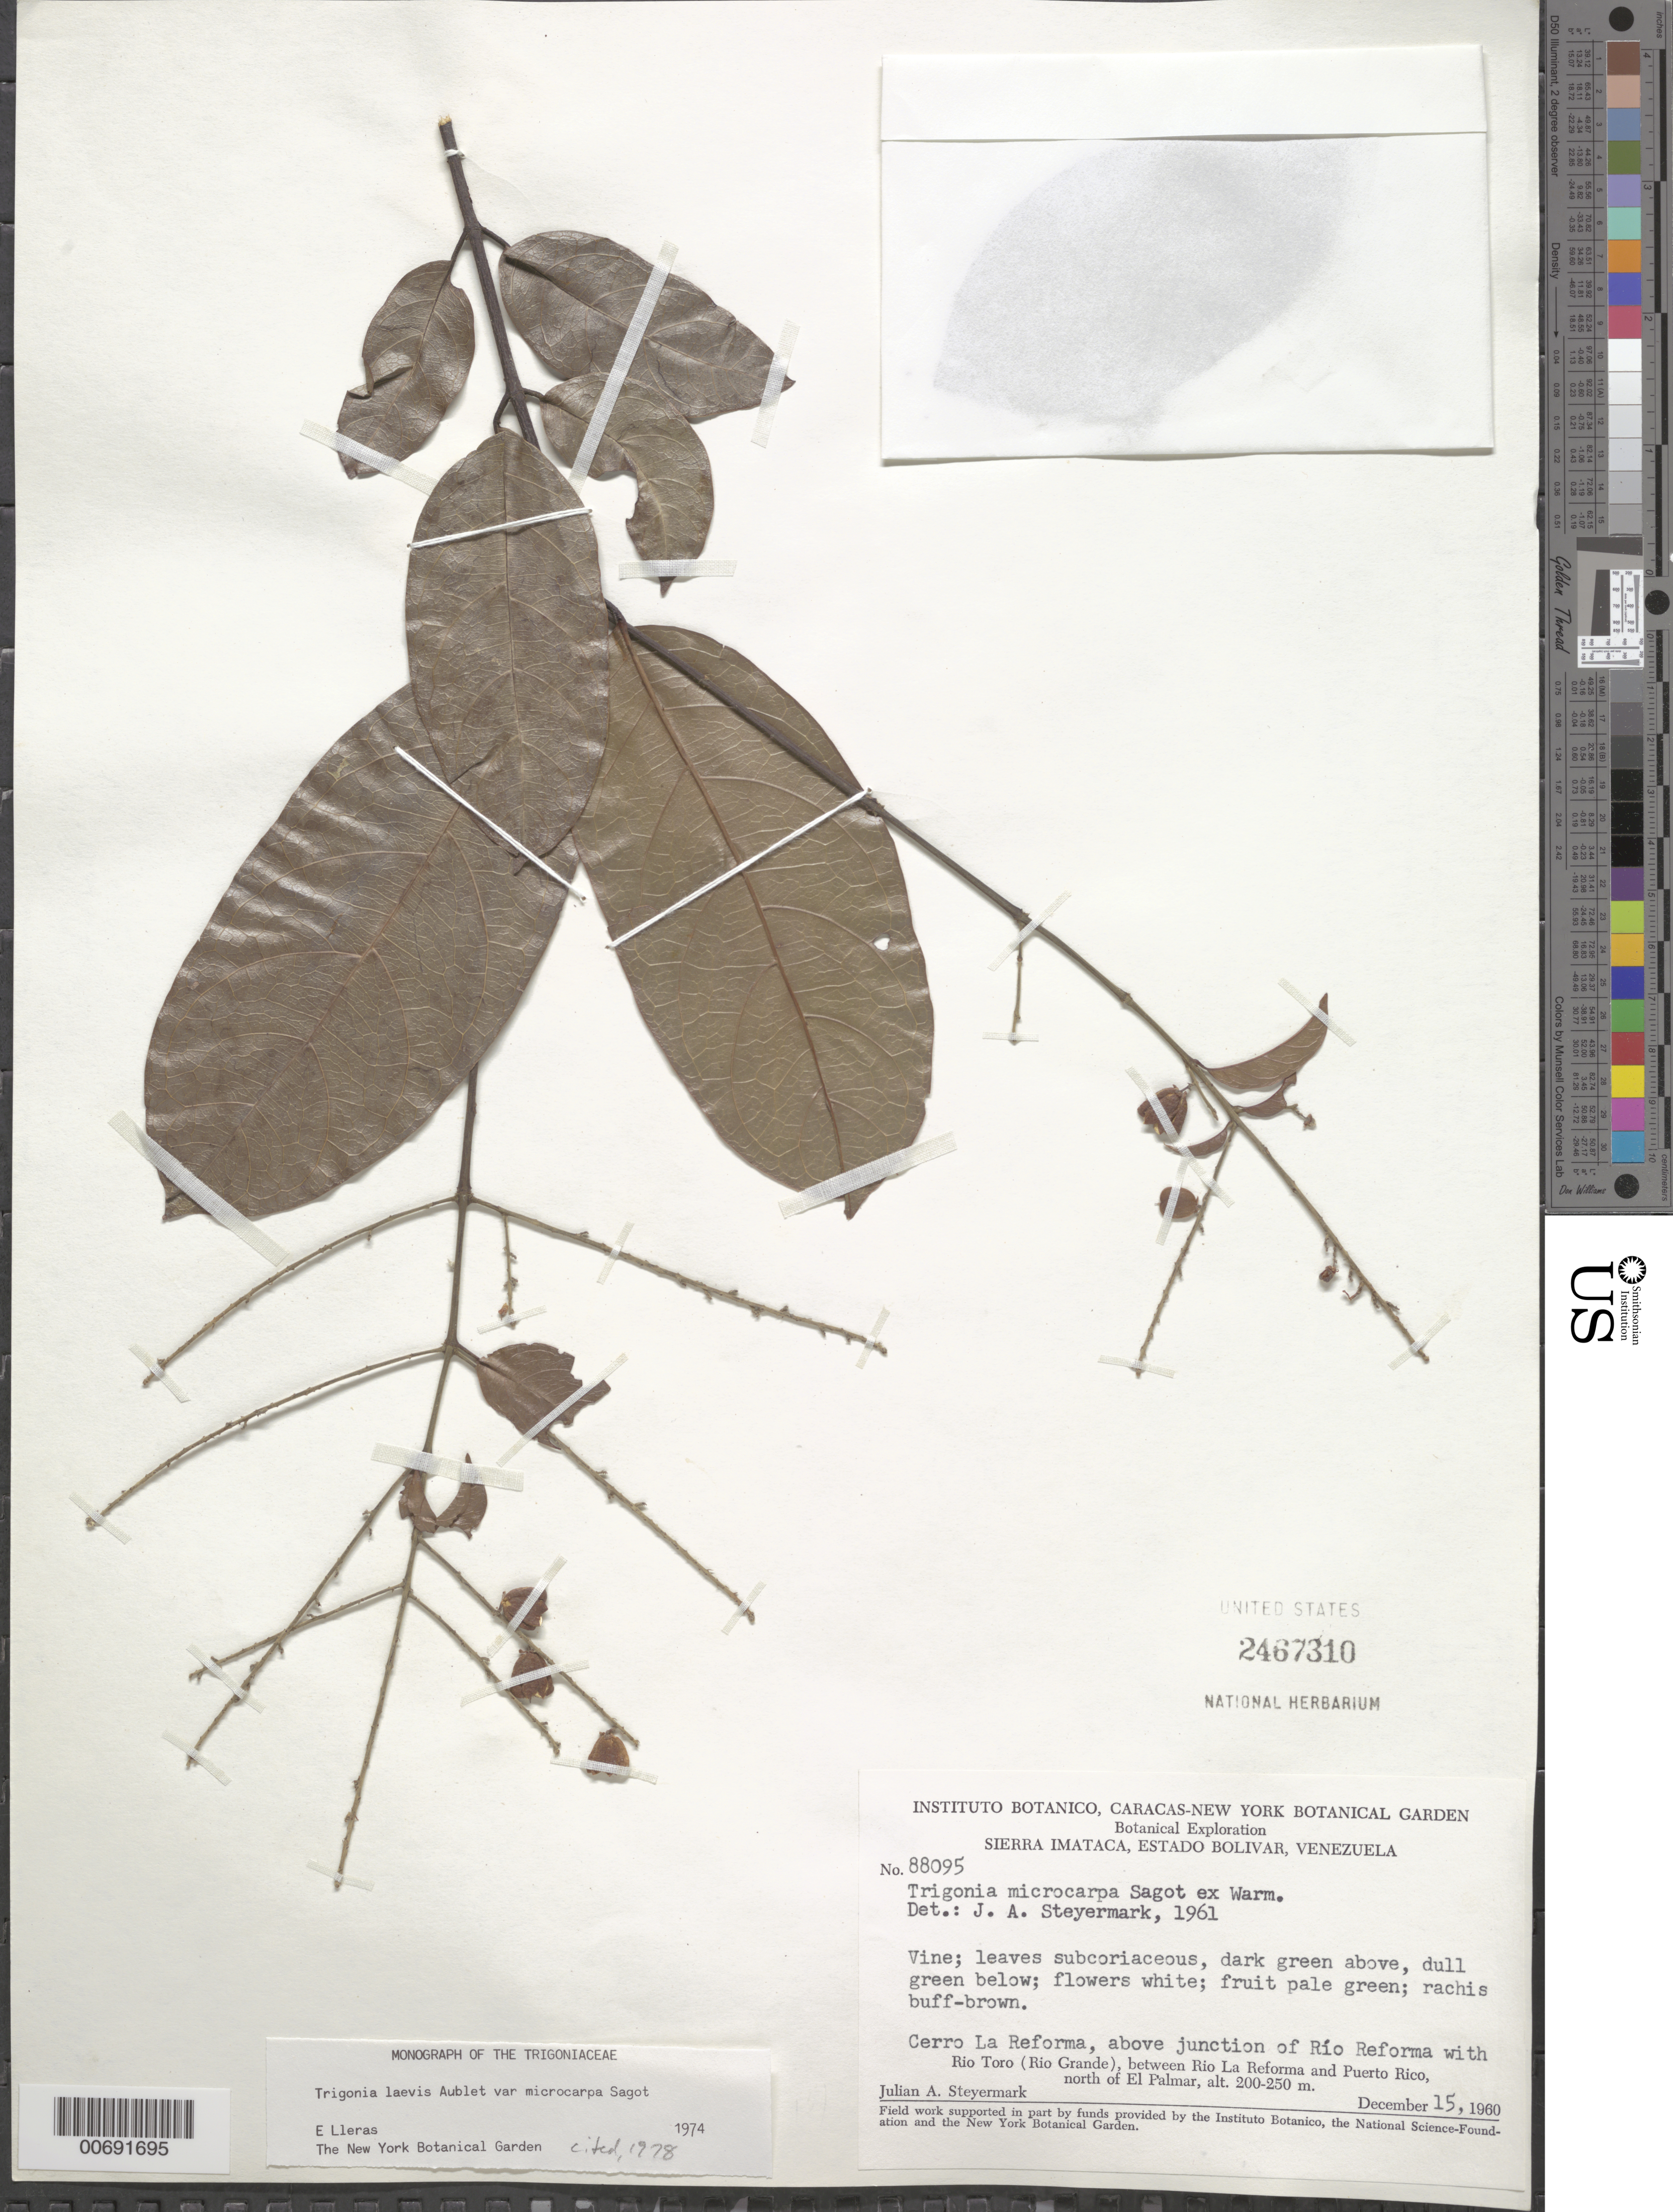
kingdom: Plantae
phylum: Tracheophyta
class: Magnoliopsida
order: Malpighiales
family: Trigoniaceae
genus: Trigonia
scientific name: Trigonia laevis var. microcarpa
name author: (Sagot ex Warm.) Sagot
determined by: Lleras, E.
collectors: J. Steyermark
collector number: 88095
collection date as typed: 15-Dec-60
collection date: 1960-12-15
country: Venezuela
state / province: Bolívar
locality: Sierra Imataca; Cerro La Reforma, above junction with Río Reforma with Río Toro (Río Grande), between Río La Reforma and Puerto Rico, N of El Palmar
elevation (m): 200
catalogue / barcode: US 2467310